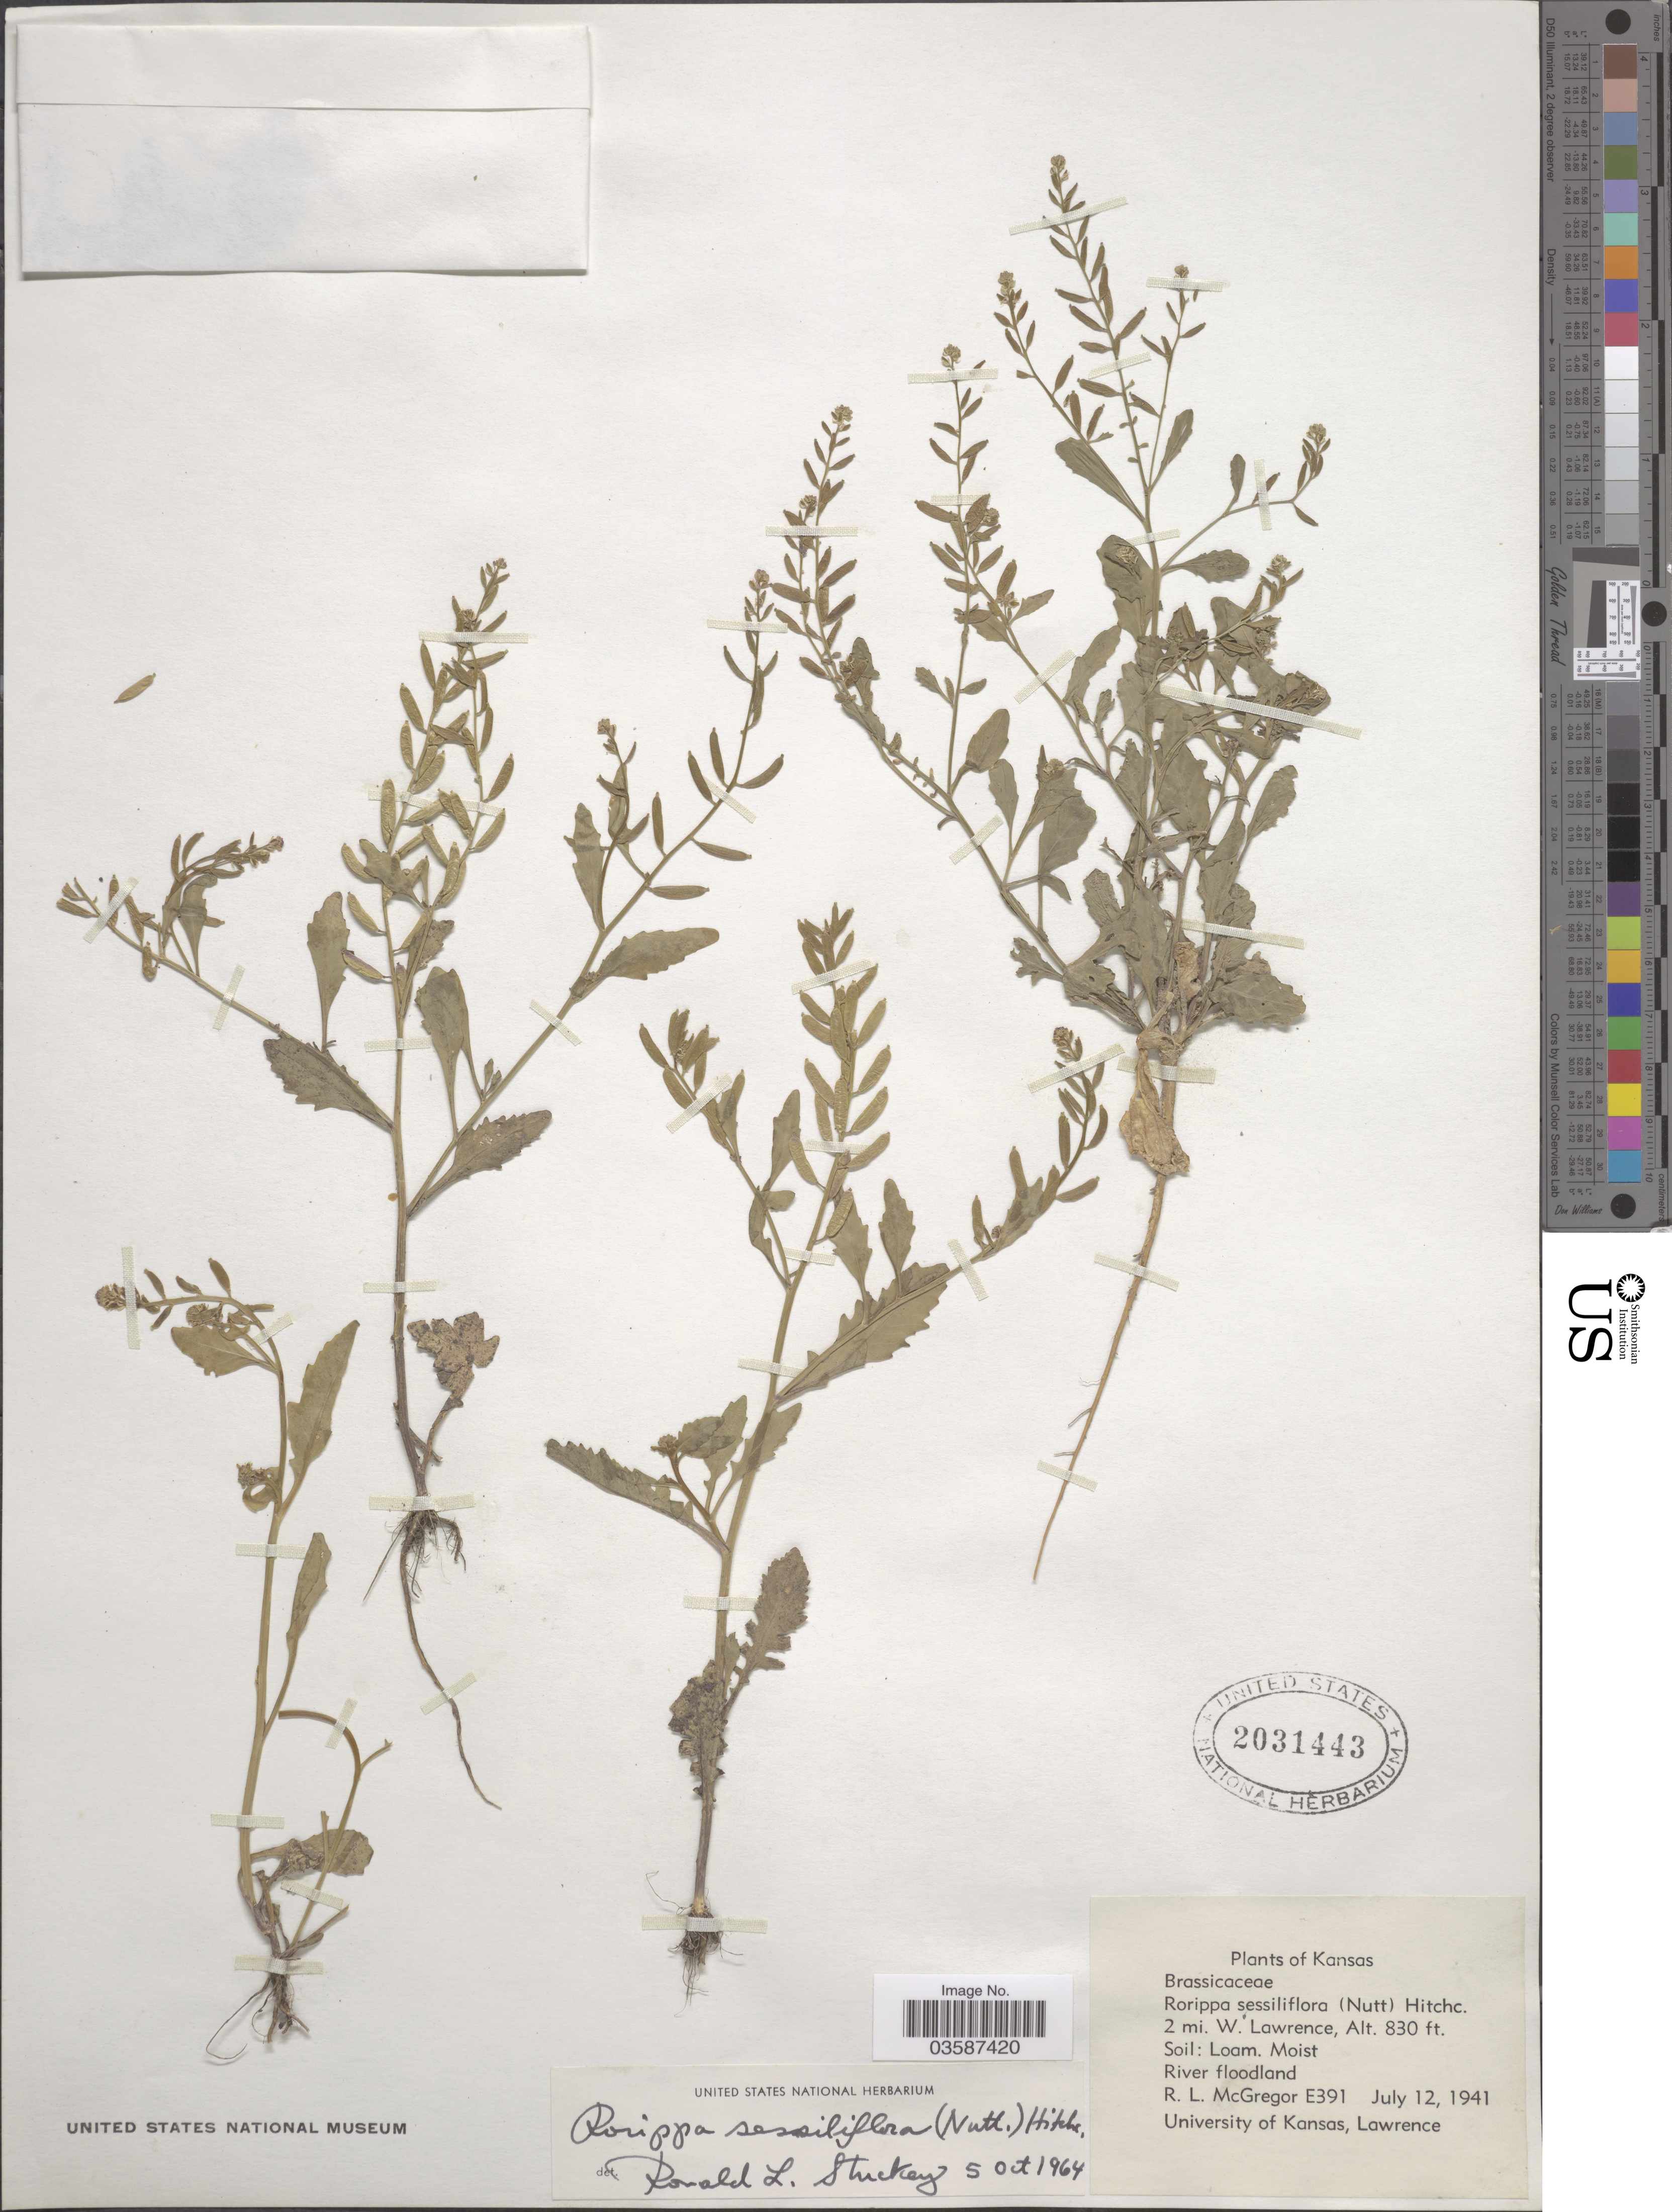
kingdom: Plantae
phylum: Tracheophyta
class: Magnoliopsida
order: Brassicales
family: Brassicaceae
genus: Rorippa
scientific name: Rorippa sessiliflora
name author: (Nutt.) Hitchc.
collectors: R. McGregor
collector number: E391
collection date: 1941-07-12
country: United States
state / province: Kansas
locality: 2 mi. W. Lawrence. River floodland.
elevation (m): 253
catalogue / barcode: US 2031443